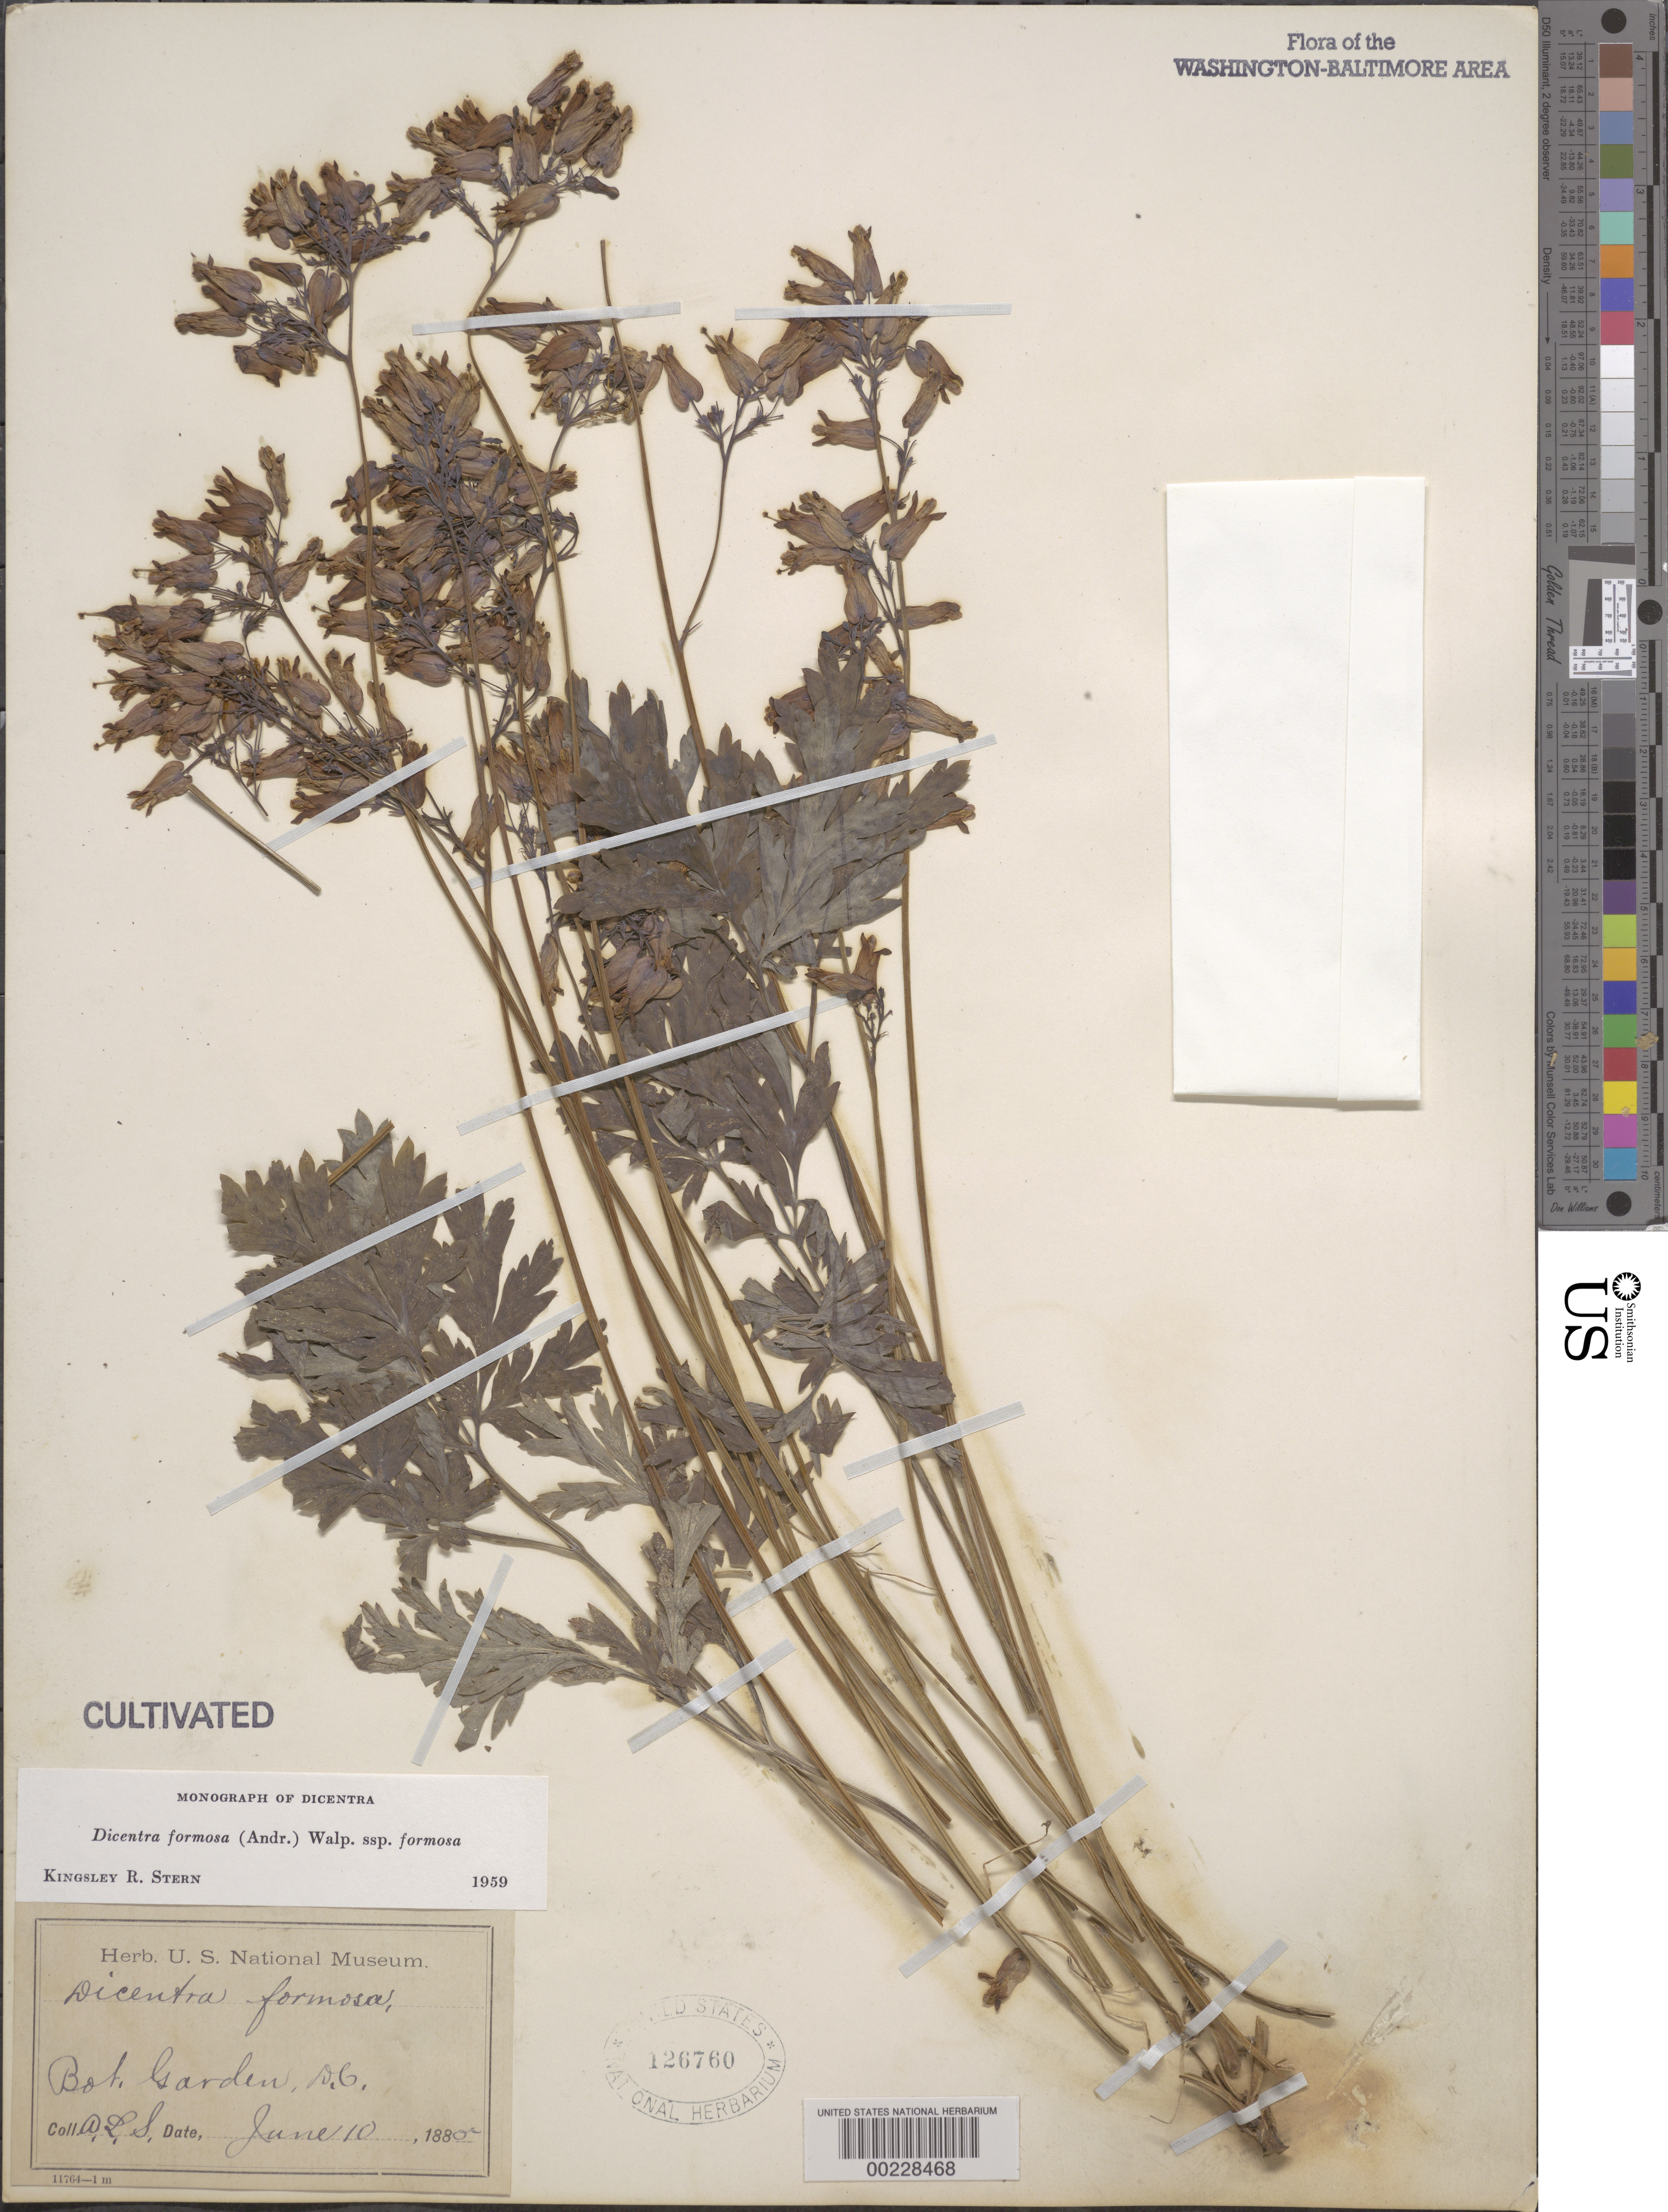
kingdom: Plantae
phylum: Tracheophyta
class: Magnoliopsida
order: Ranunculales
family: Papaveraceae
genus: Dicentra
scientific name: Dicentra formosa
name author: (Haw.) Walp.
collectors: A. L. Schott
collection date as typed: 10 Jun 1885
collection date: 1885-06-10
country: United States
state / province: District of Columbia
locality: Botanical Gardens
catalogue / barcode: US 126760